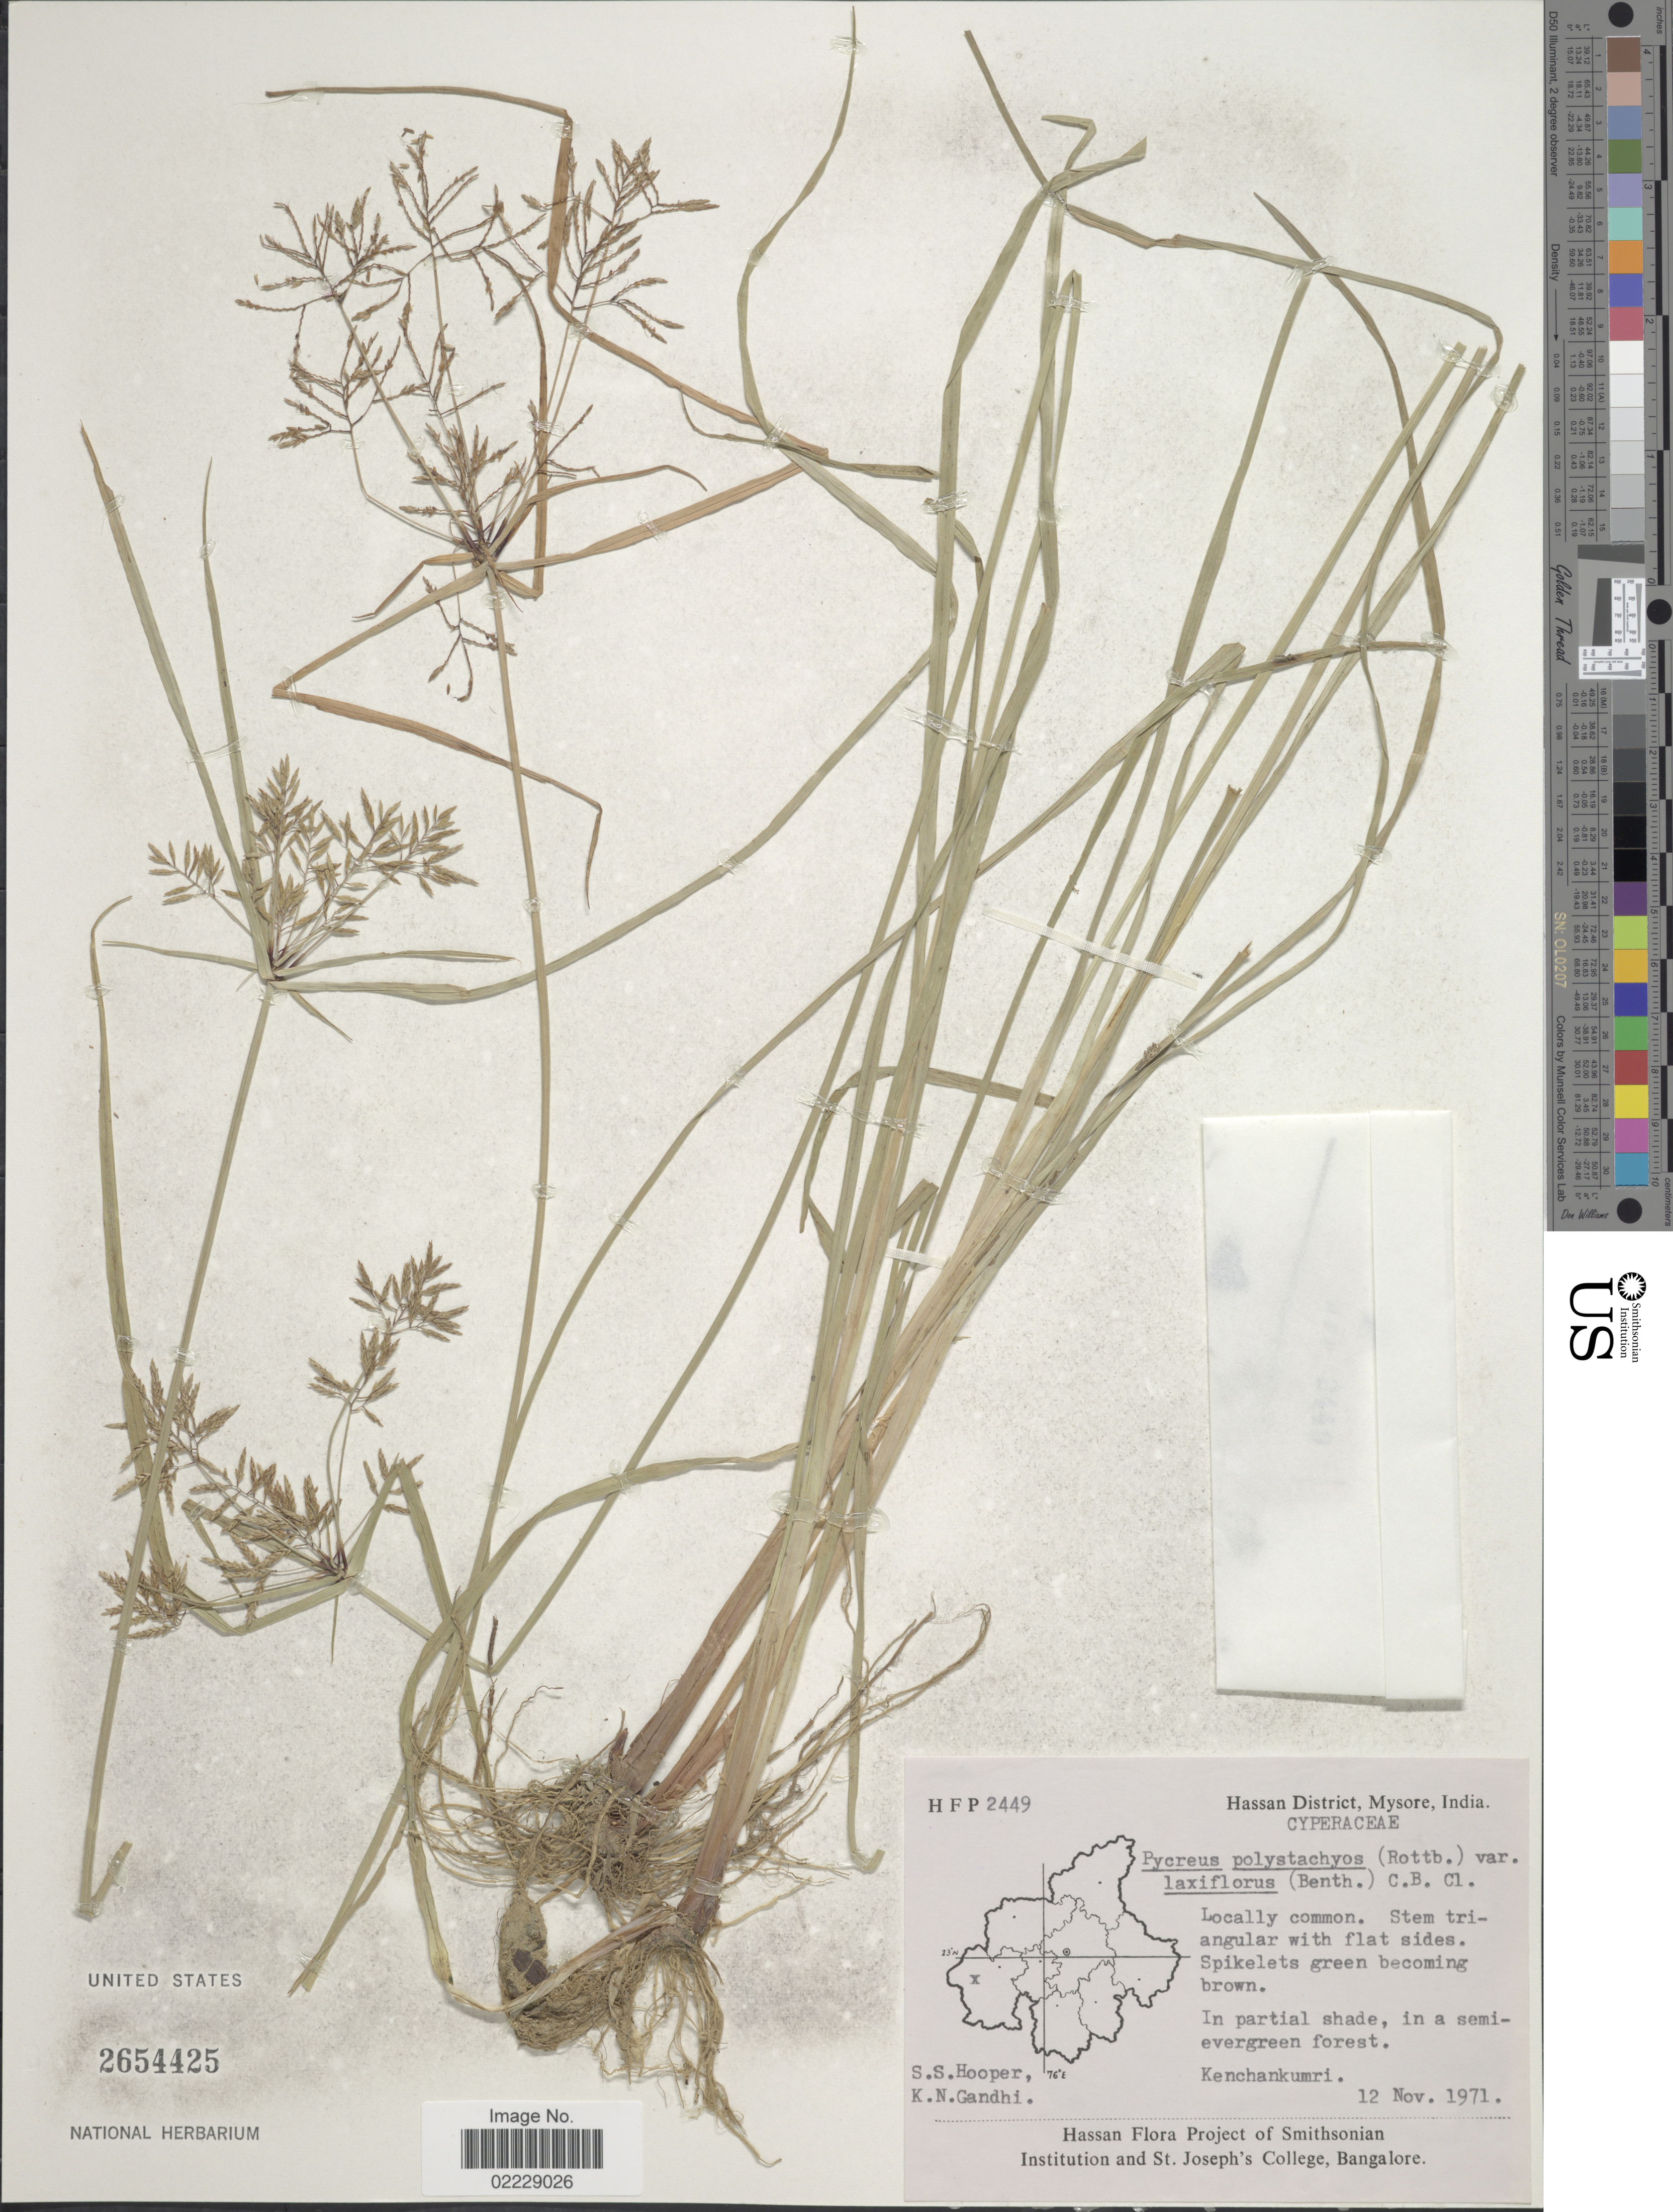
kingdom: Plantae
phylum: Tracheophyta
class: Liliopsida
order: Poales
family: Cyperaceae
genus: Cyperus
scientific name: Cyperus polystachyos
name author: Rottb.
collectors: S. S. Hooper & K. N. Gandhi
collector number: HFP2449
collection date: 1971-11-12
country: India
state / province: Karnataka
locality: Hassan District, Mysore. Kenchankumri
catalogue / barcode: US 2654425